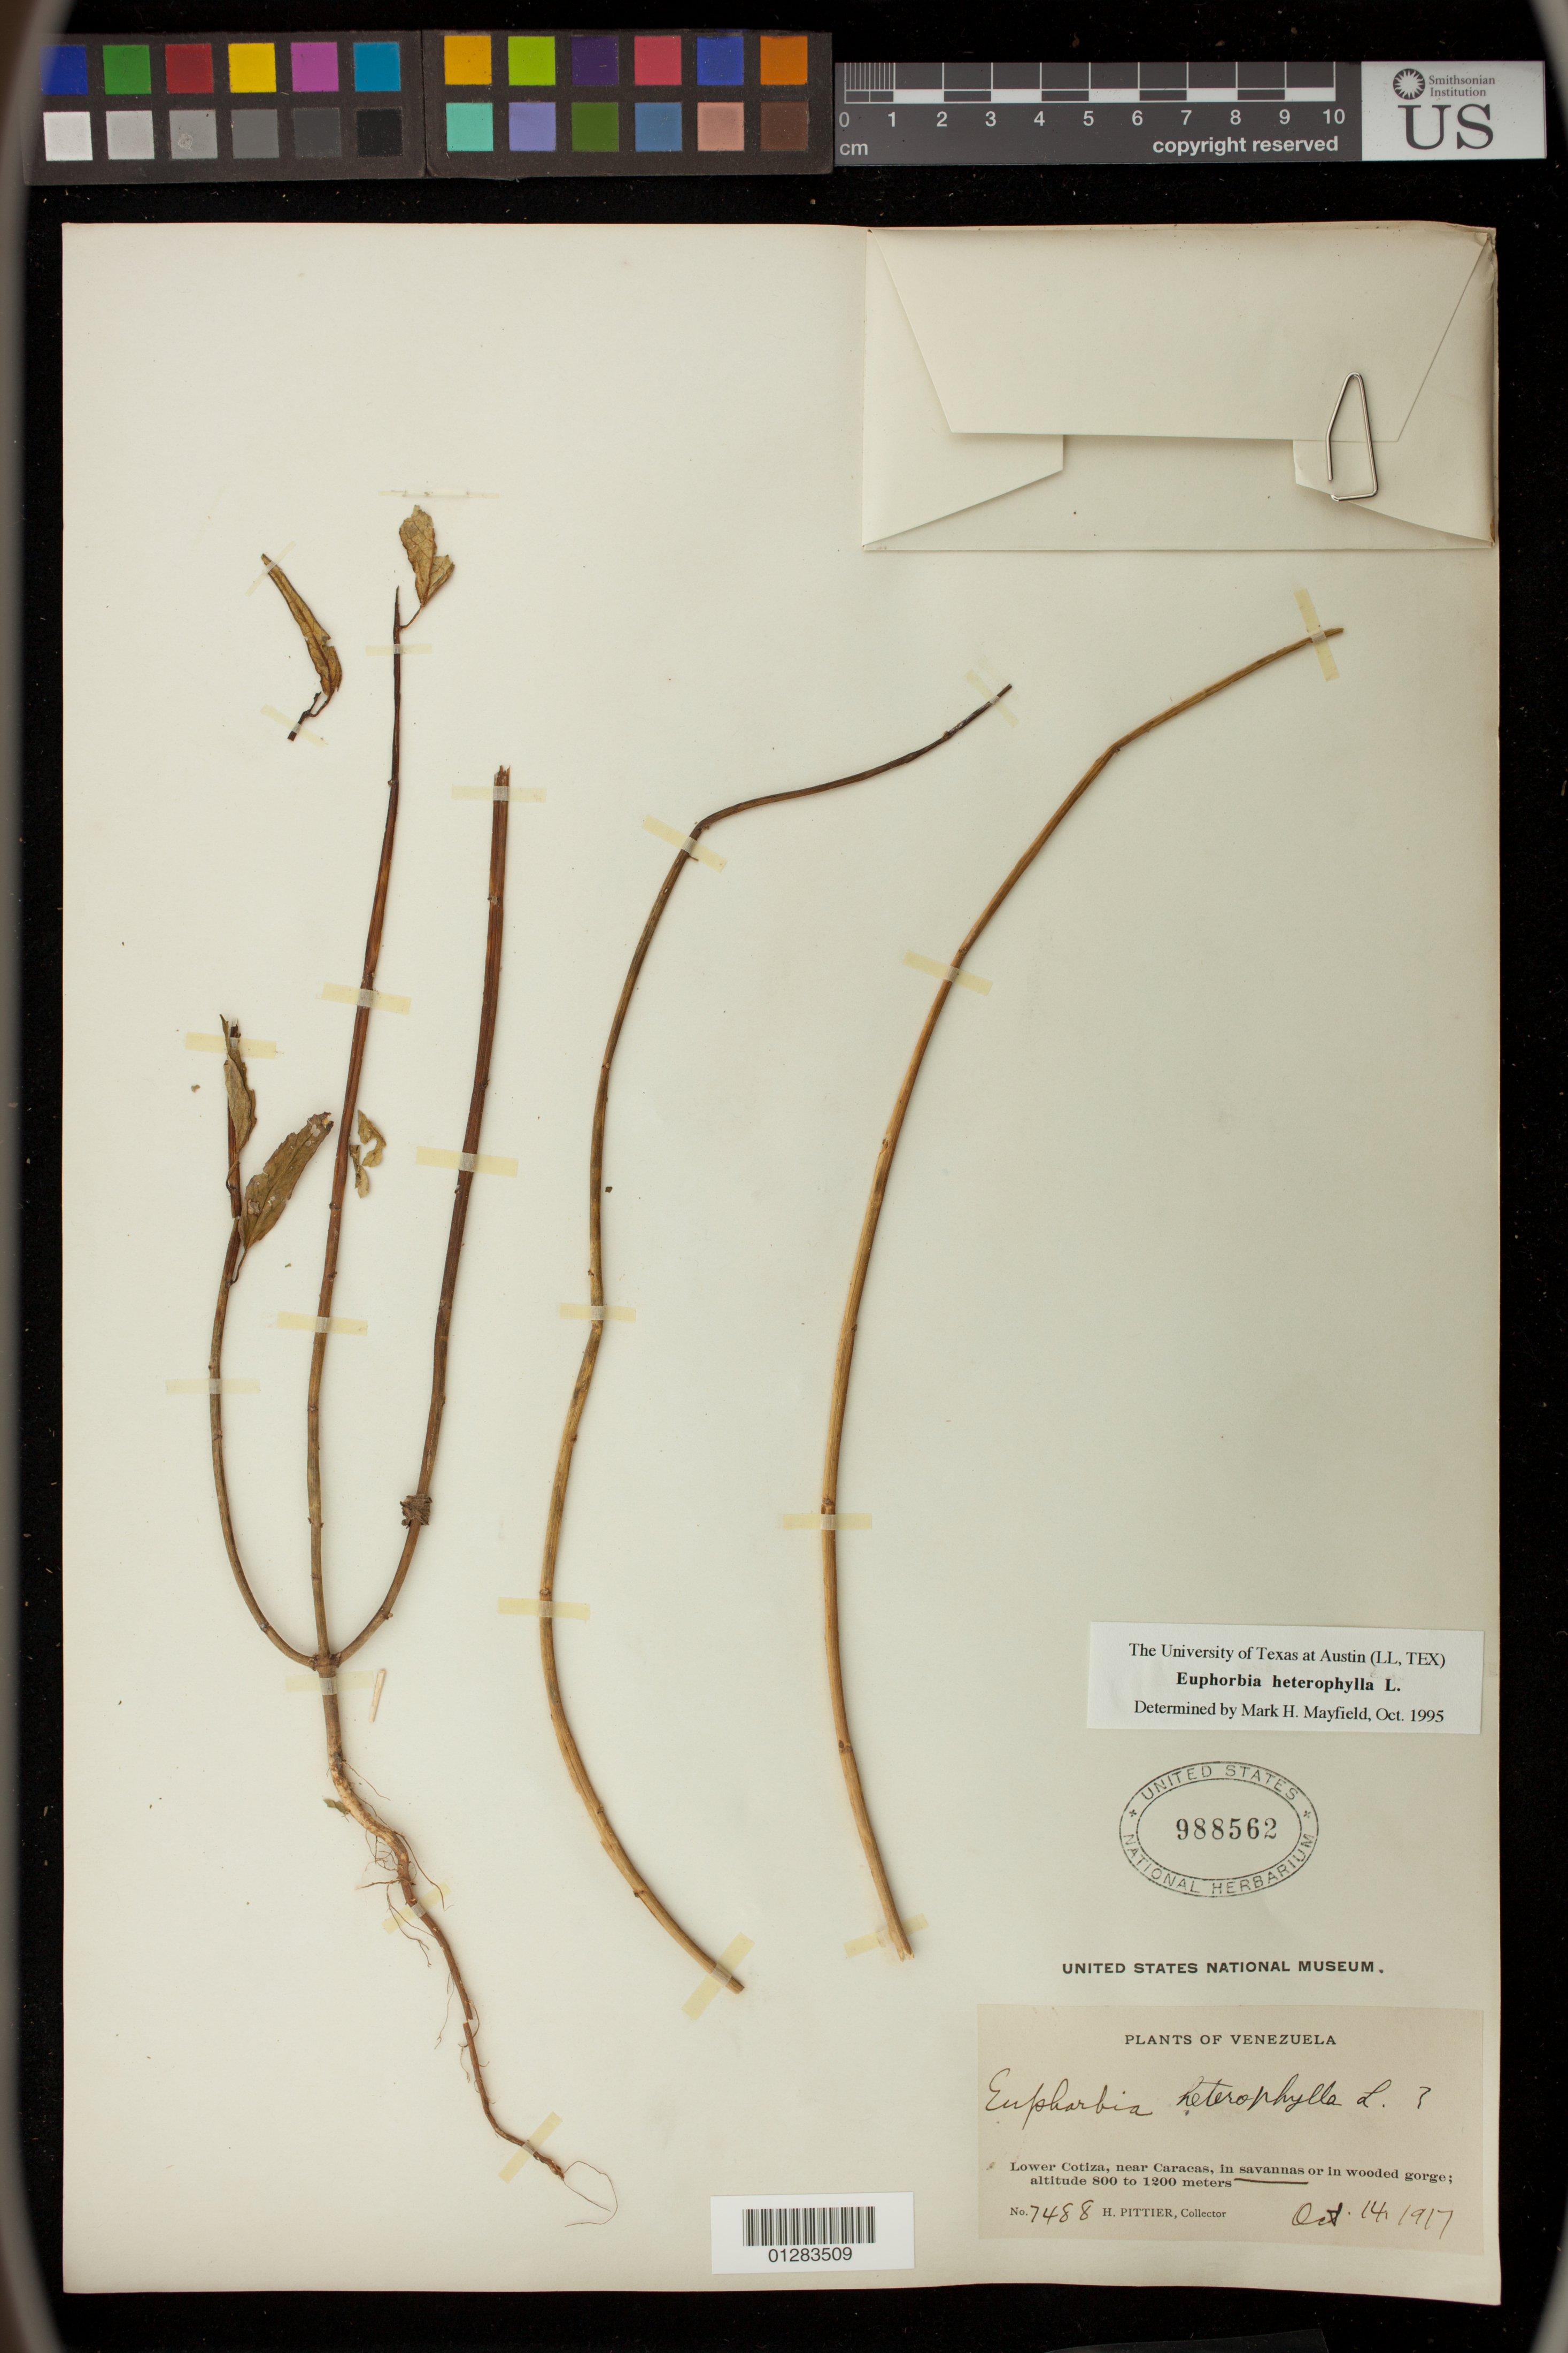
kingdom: Plantae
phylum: Tracheophyta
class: Magnoliopsida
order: Malpighiales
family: Euphorbiaceae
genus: Euphorbia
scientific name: Euphorbia heterophylla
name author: L.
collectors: H. F. Pittier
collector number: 7488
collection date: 1917-10-14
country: Venezuela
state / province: Trujillo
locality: Lower Cotiza, near Caracas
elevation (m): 800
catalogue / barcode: US 988562